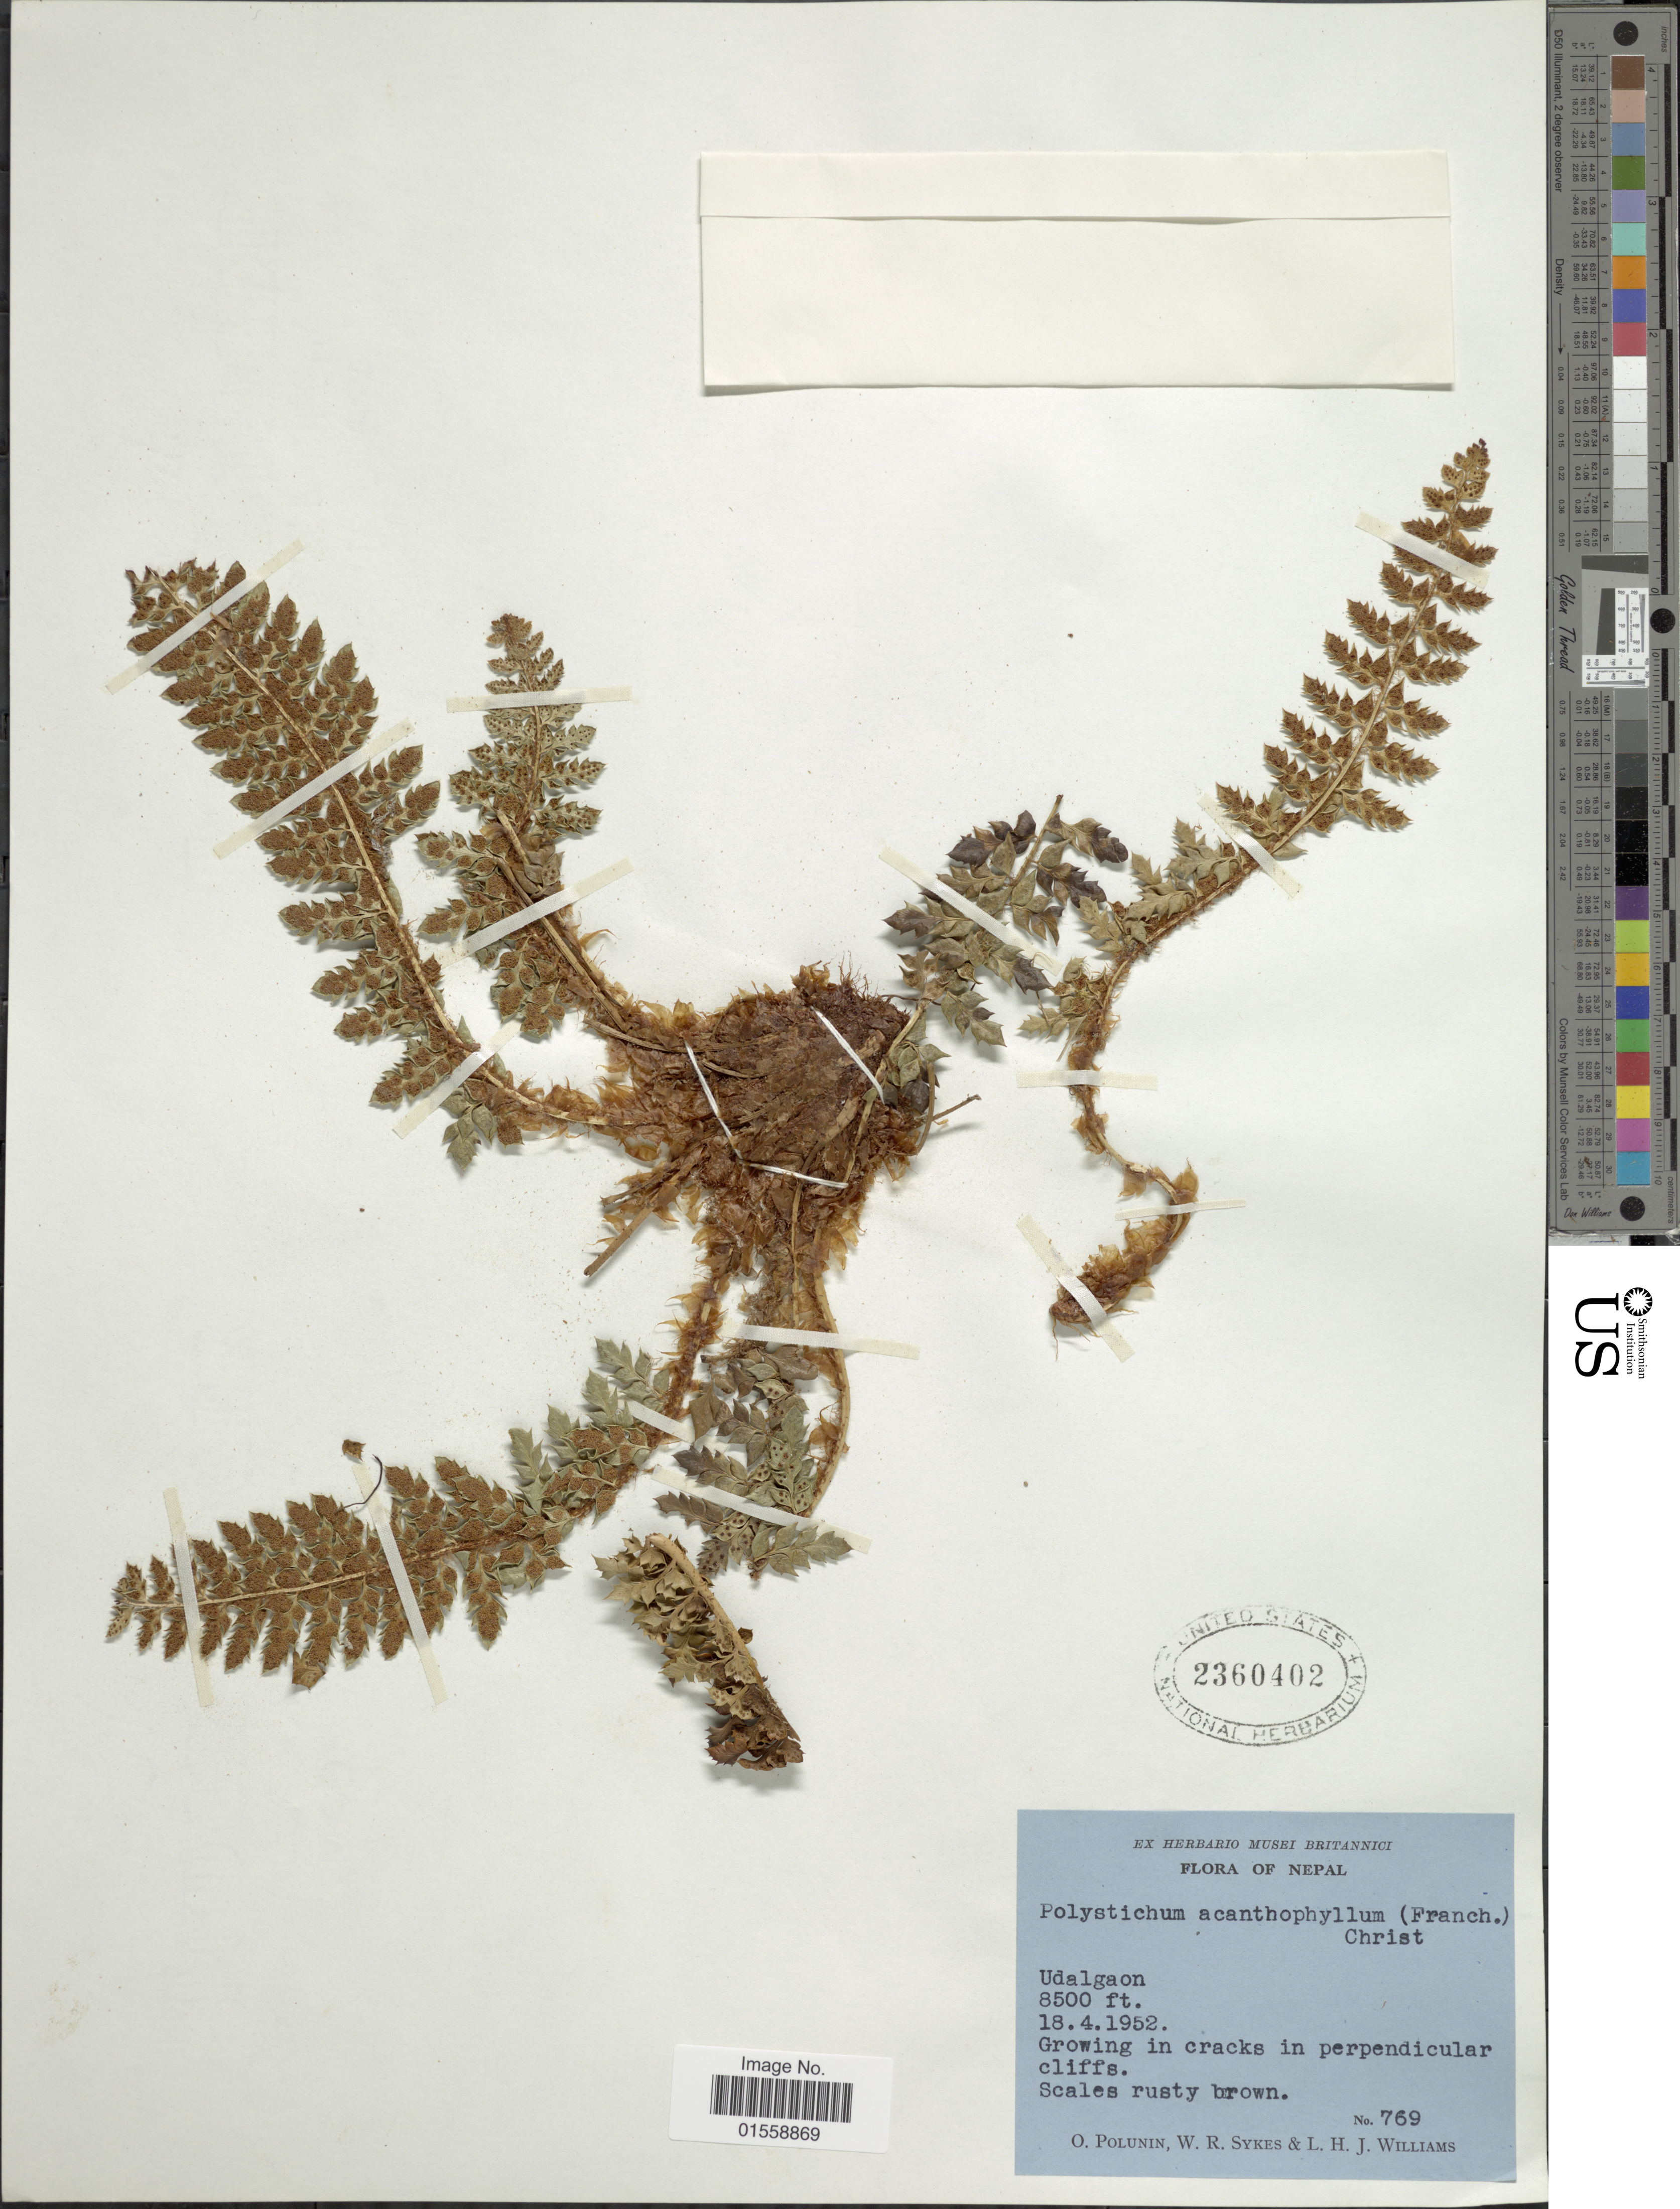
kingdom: Plantae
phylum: Tracheophyta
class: Polypodiopsida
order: Polypodiales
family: Dryopteridaceae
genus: Polystichum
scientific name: Polystichum acanthophyllum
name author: (Franch.) Christ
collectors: O. V. Polunin, W. R. Sykes & L. H. J. Williams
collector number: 769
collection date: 1952-04-18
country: Nepal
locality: Nepal, Udalgaon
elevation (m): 2591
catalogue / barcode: US 2360402